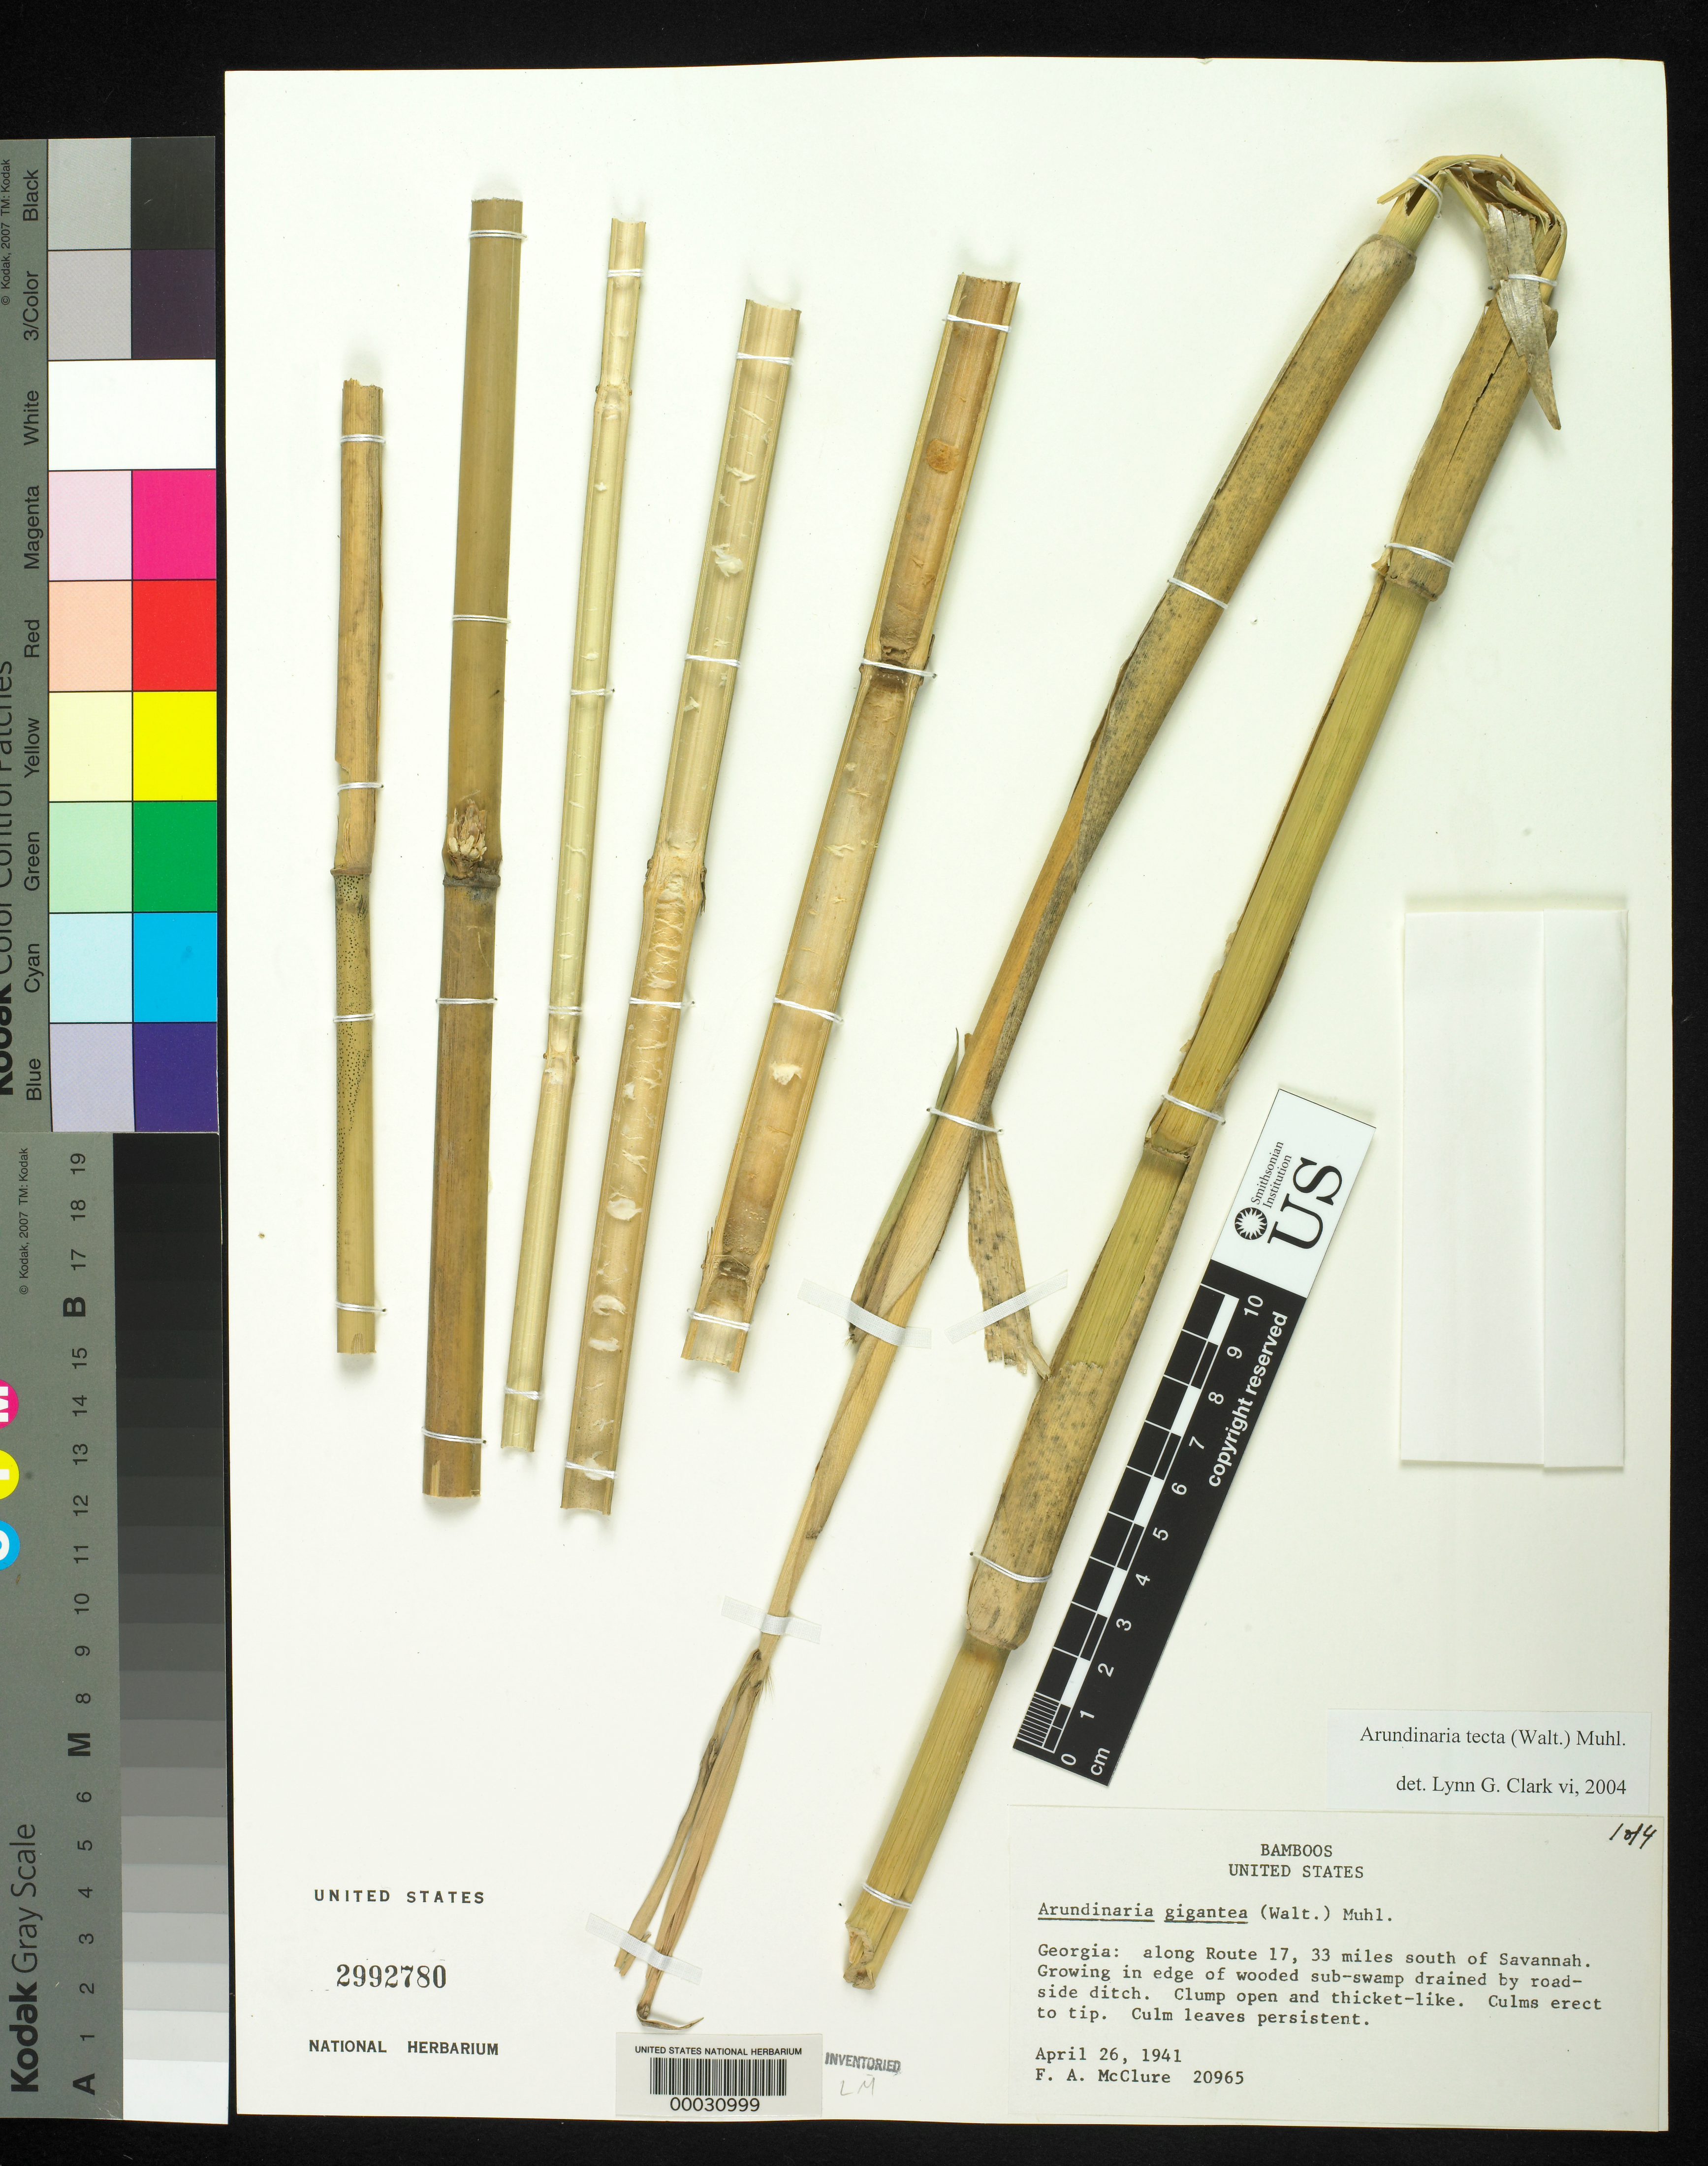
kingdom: Plantae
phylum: Tracheophyta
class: Liliopsida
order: Poales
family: Poaceae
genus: Arundinaria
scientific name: Arundinaria tecta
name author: (Walter) Muhl.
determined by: Clark, Lynn G., (ISC), Iowa State University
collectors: F. A. McClure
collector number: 20965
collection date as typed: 26 Apr 1941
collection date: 1941-04-26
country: United States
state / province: Georgia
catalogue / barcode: US 2992780